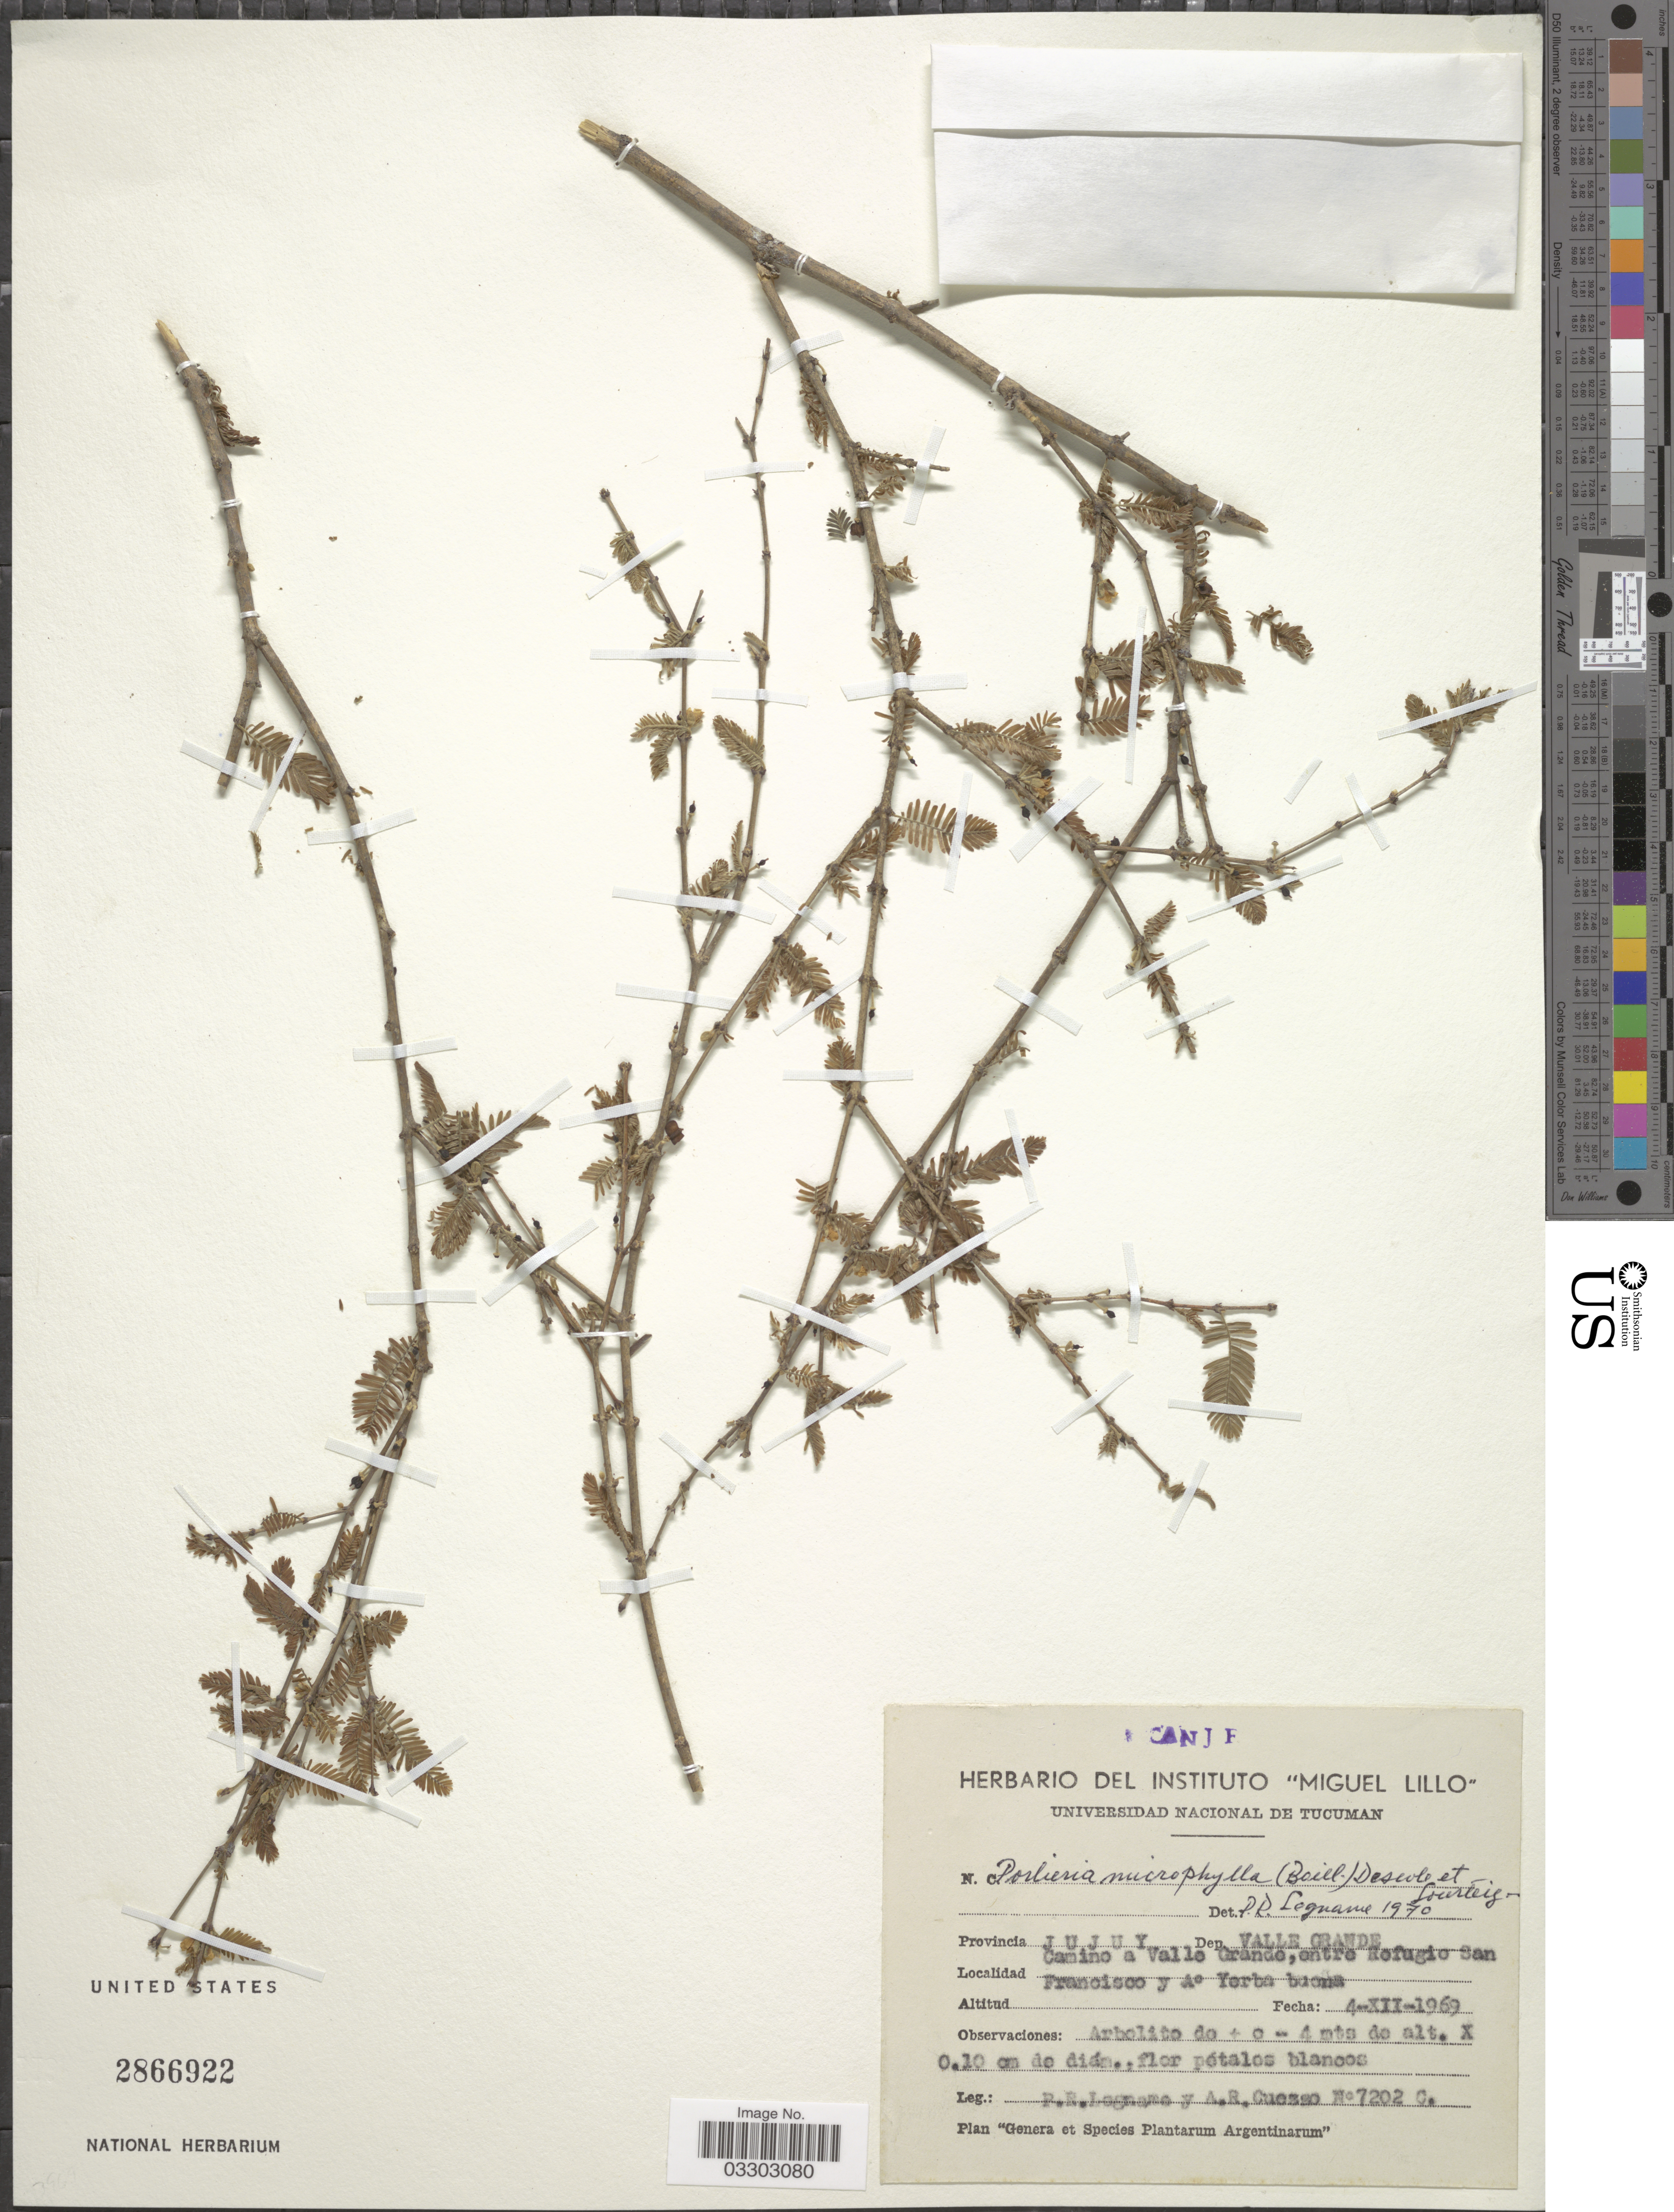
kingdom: Plantae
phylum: Tracheophyta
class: Magnoliopsida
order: Zygophyllales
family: Zygophyllaceae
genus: Porlieria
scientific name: Porlieria microphylla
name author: (Baill.) Descole et al.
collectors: P. R. Legname & A. Cuezzo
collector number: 7202 C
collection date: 1969-12-04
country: Argentina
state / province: Jujuy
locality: Dep. Valle Grande. Camino a Valle Grande, entre Refugio San Francisco y Ao Yerba buena.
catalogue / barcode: US 2866922